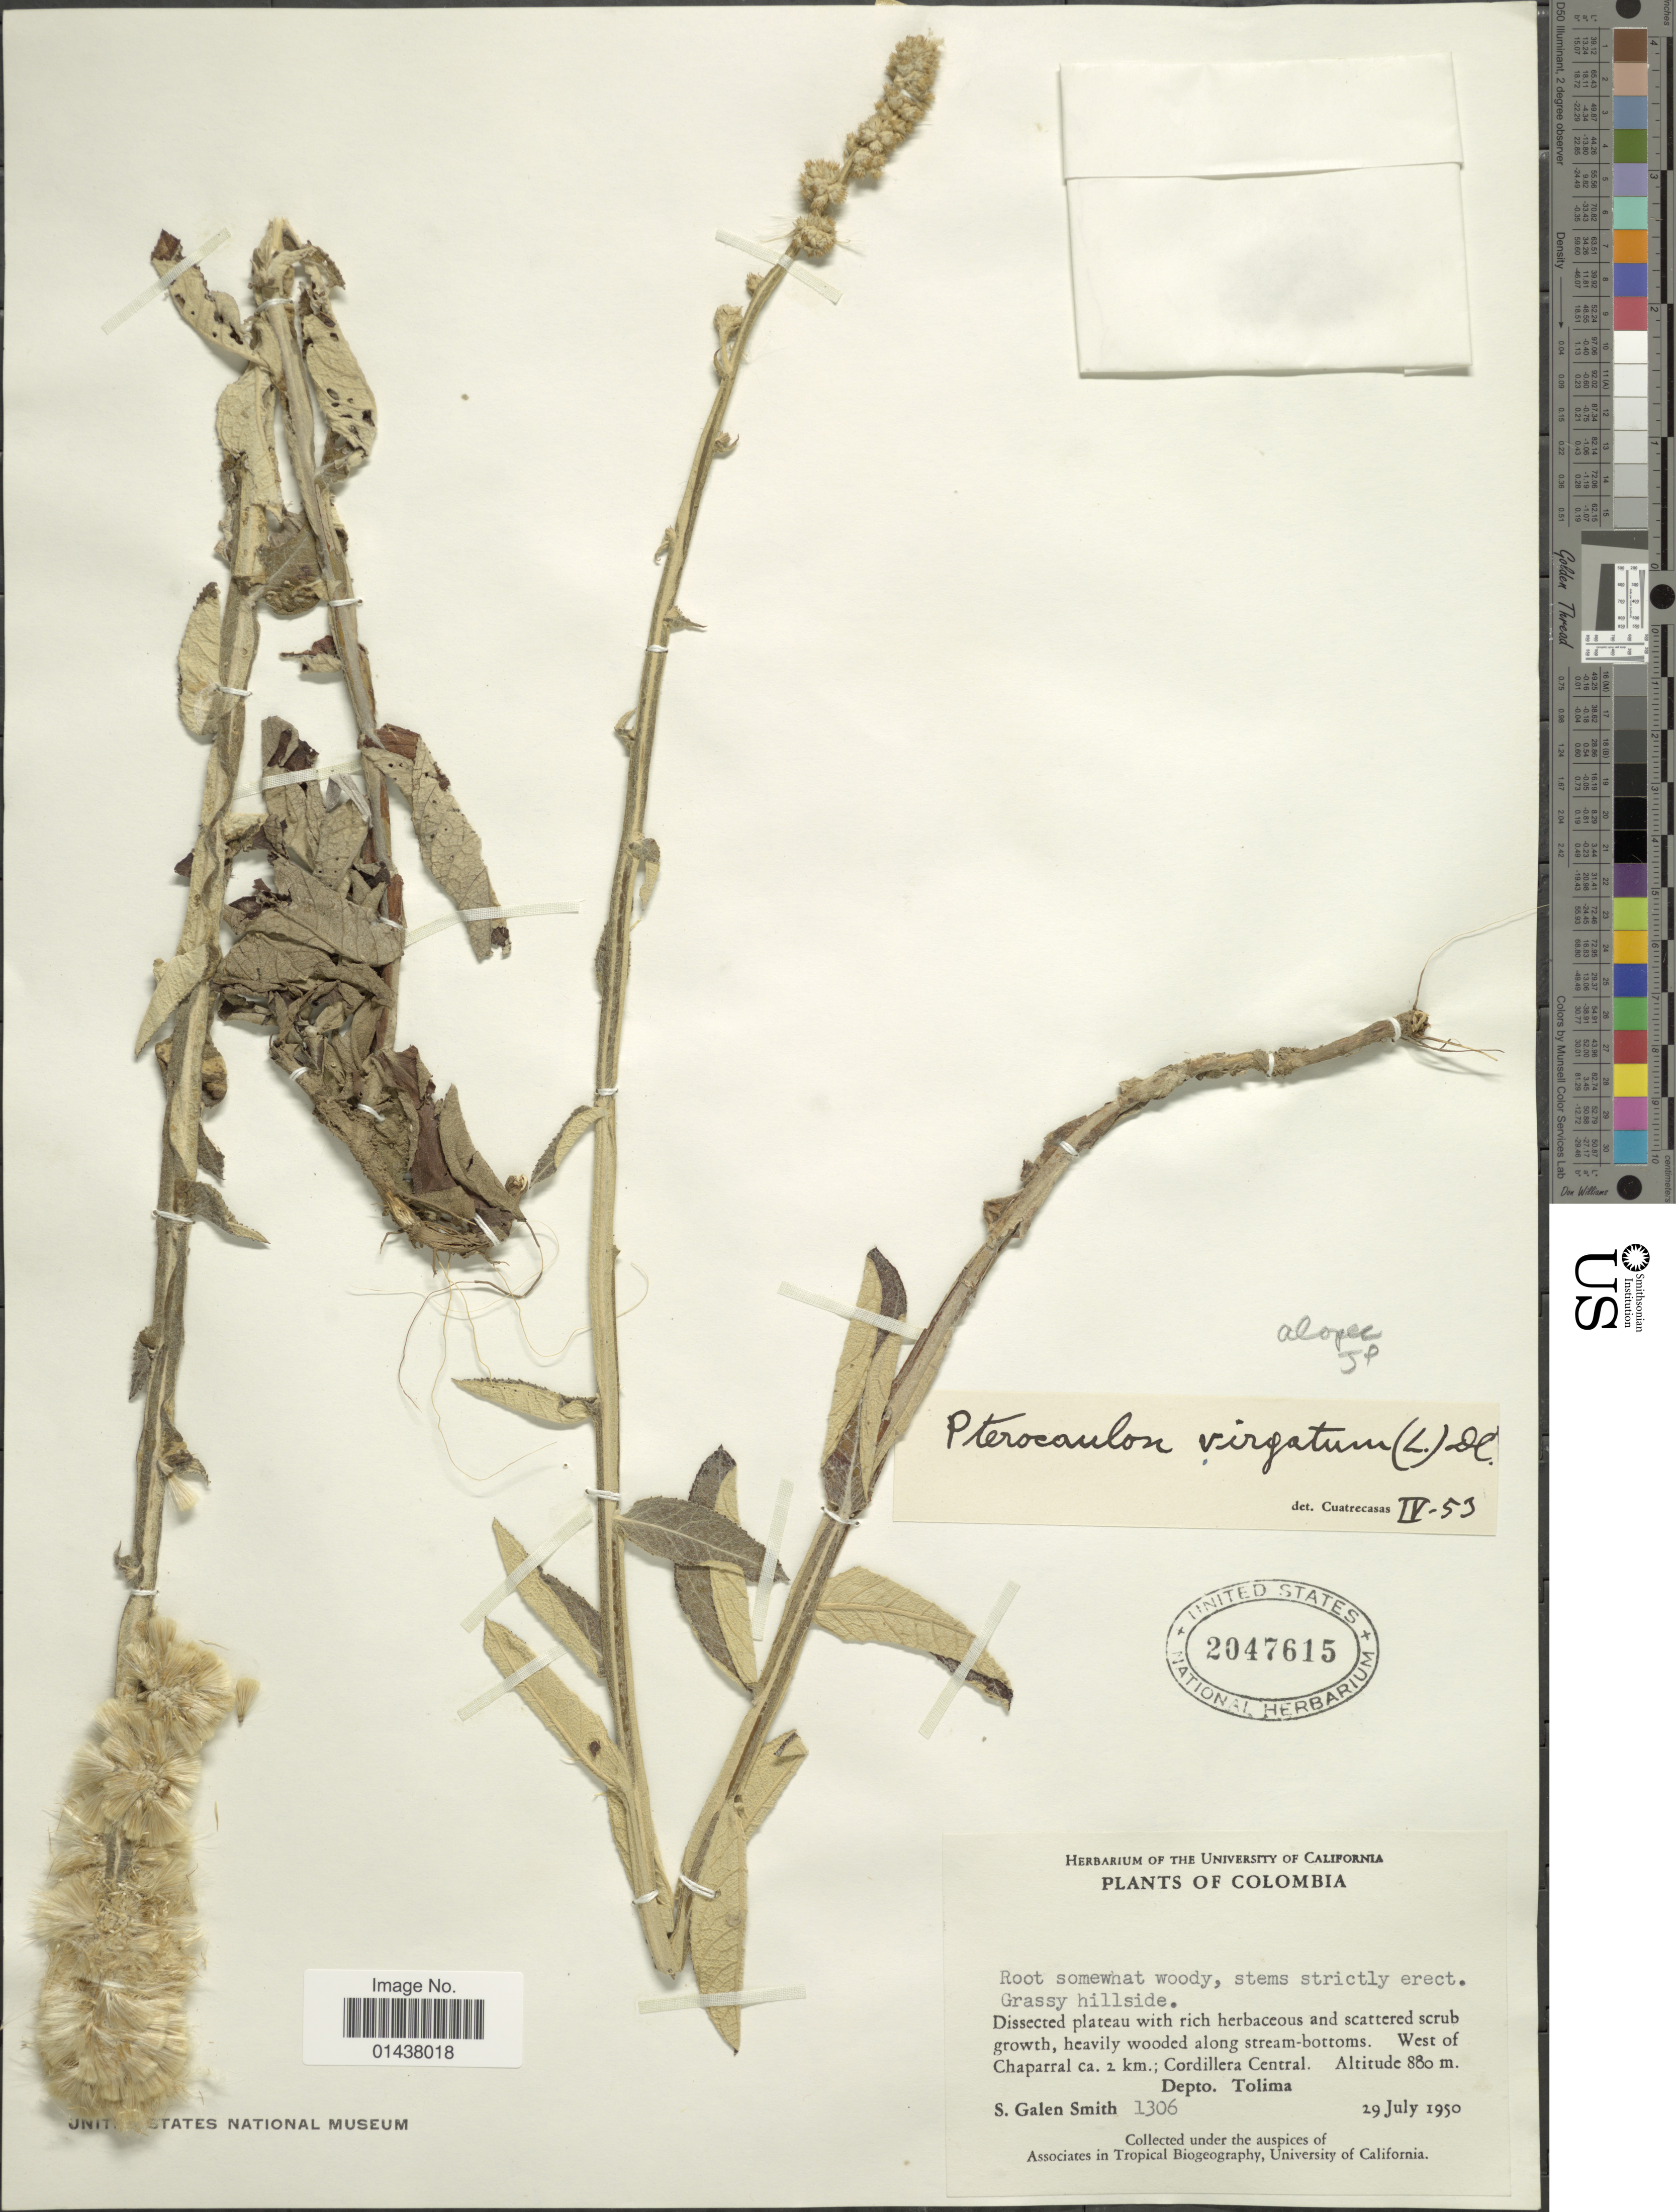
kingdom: Plantae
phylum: Tracheophyta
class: Magnoliopsida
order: Asterales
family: Asteraceae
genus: Pterocaulon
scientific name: Pterocaulon alopecuroides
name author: (Lam.) DC.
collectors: S. G. Smith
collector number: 1306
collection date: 1950-07-29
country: Colombia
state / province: Tolima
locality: West of Cahparral ca. 2 km.; Cordillera Central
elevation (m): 880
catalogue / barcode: US 2047615